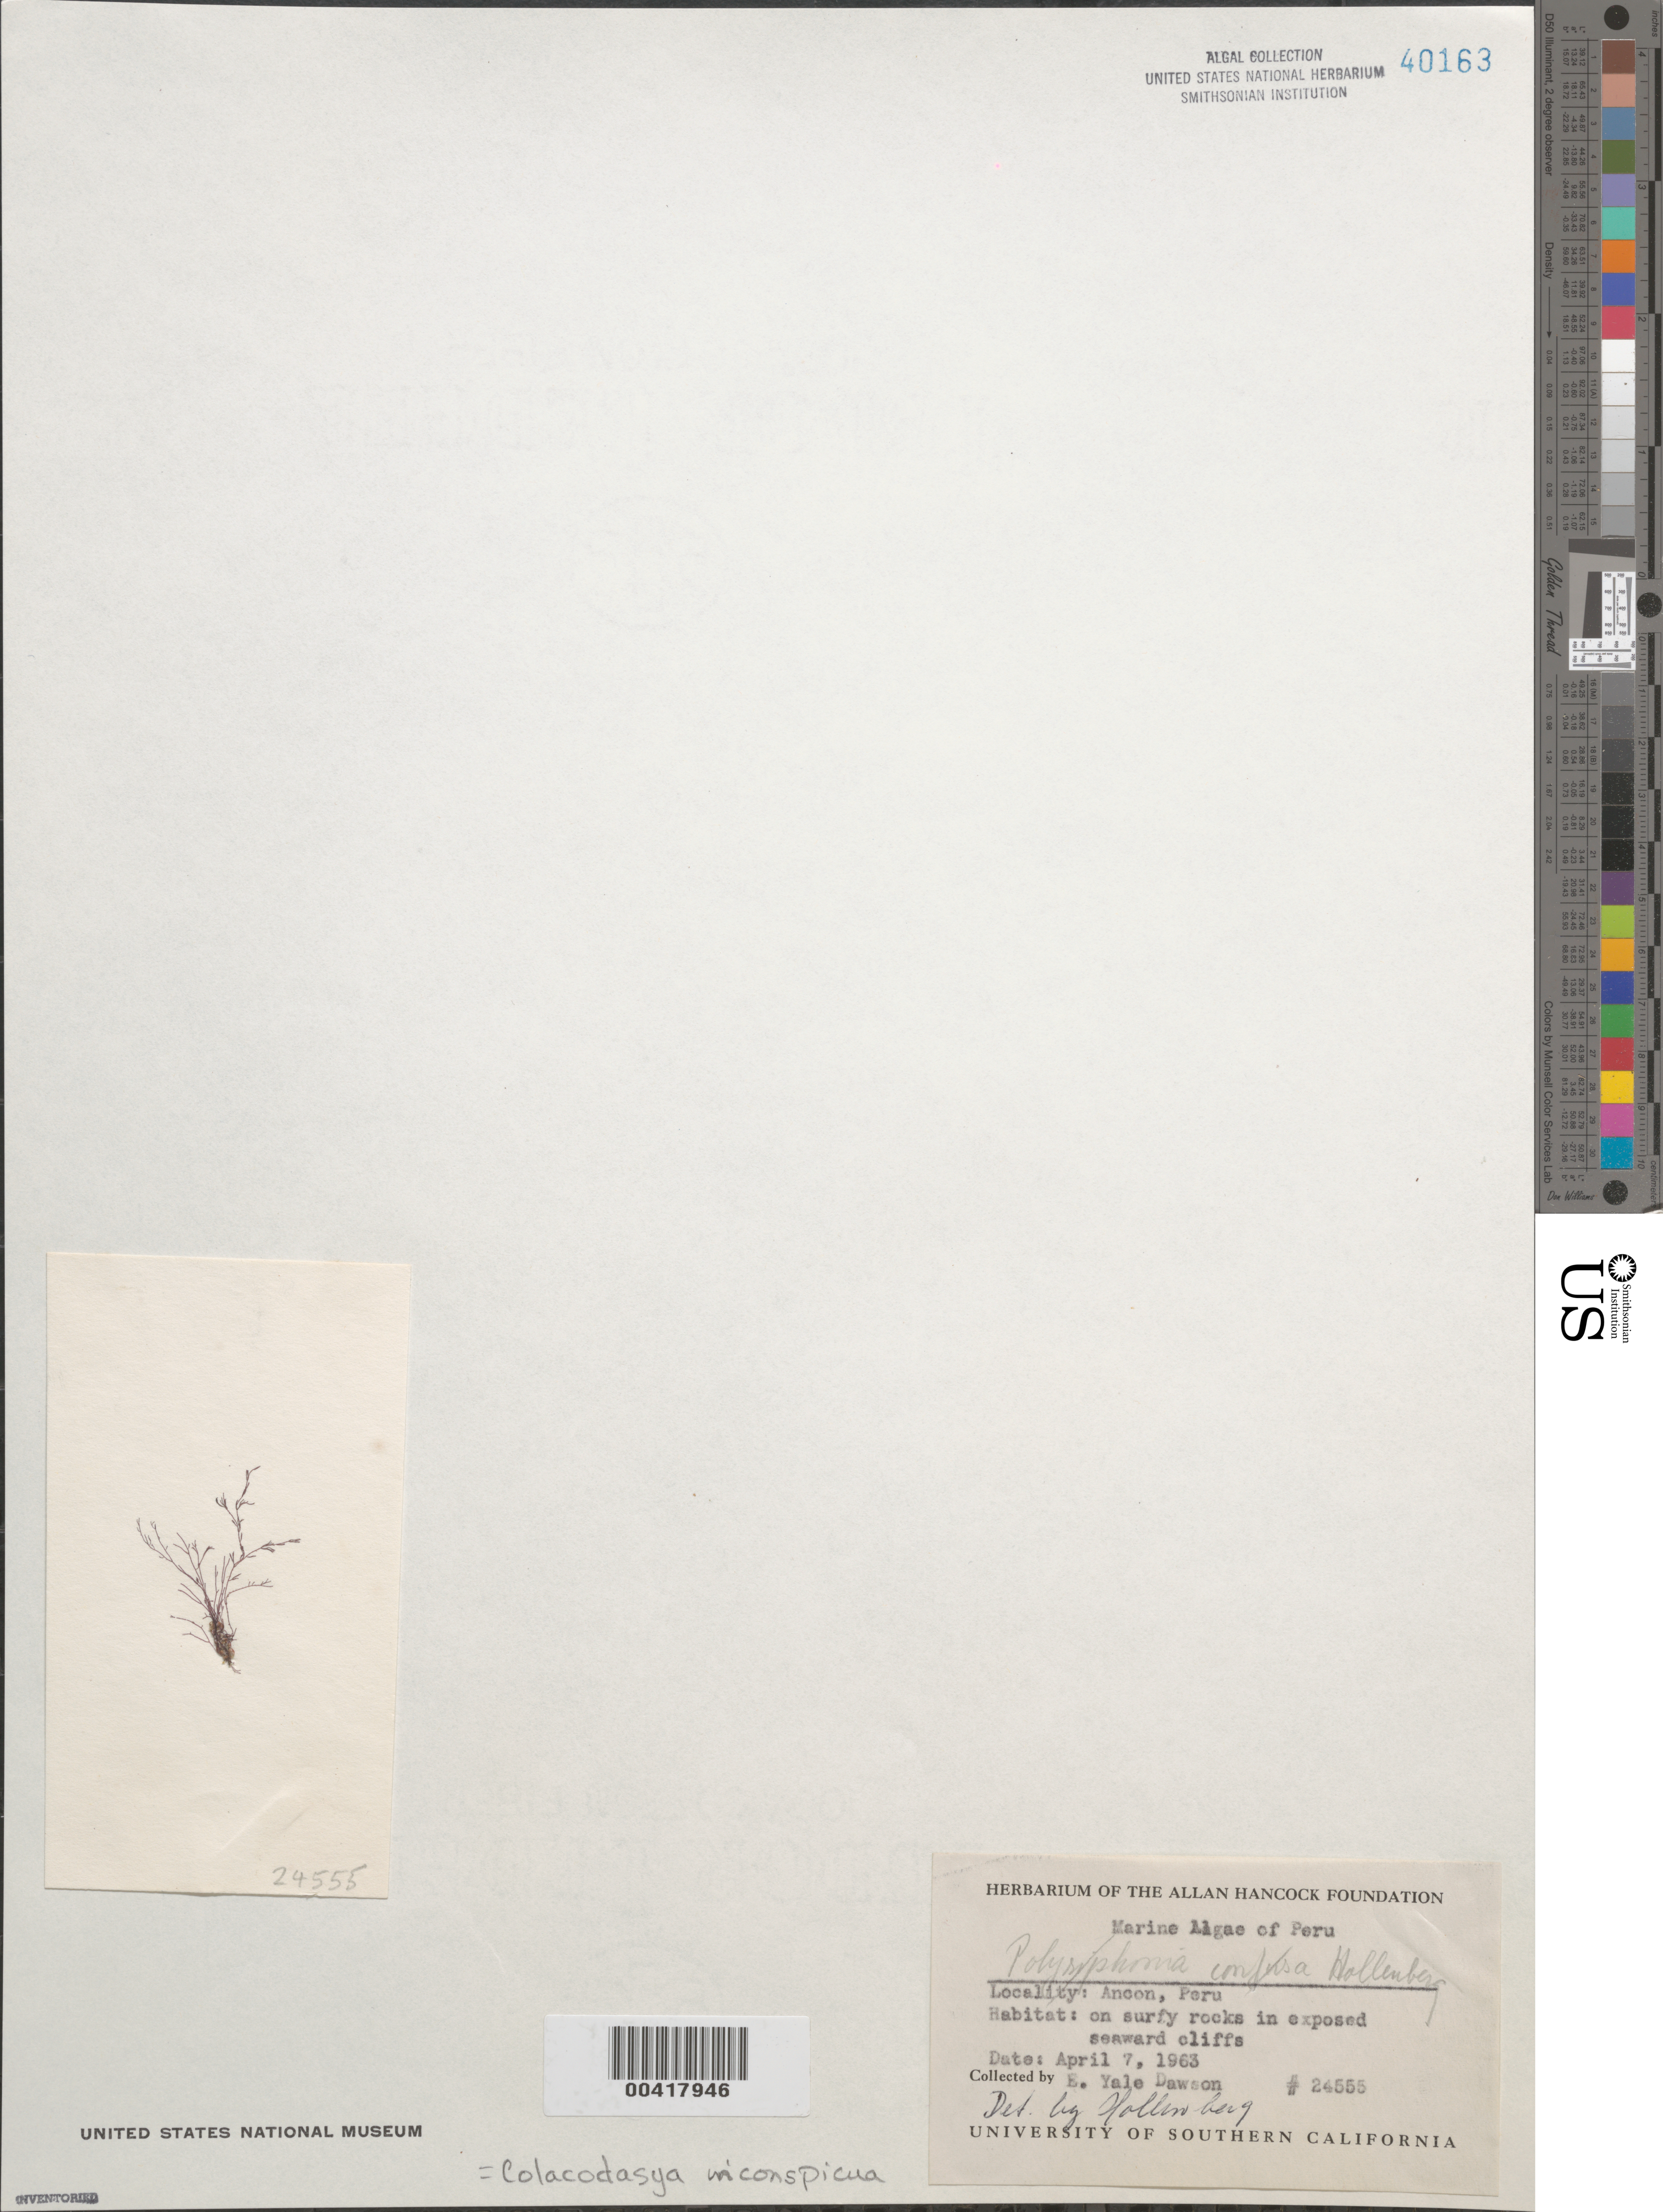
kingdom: Plantae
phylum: Rhodophyta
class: Florideophyceae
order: Ceramiales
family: Dasyaceae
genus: Colacodasya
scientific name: Colacodasya inconspicua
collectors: E. Y. Dawson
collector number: EYD 24555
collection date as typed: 07 Apr 1963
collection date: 1963-04-07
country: Peru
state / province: Lima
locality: Ancon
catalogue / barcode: US 40163